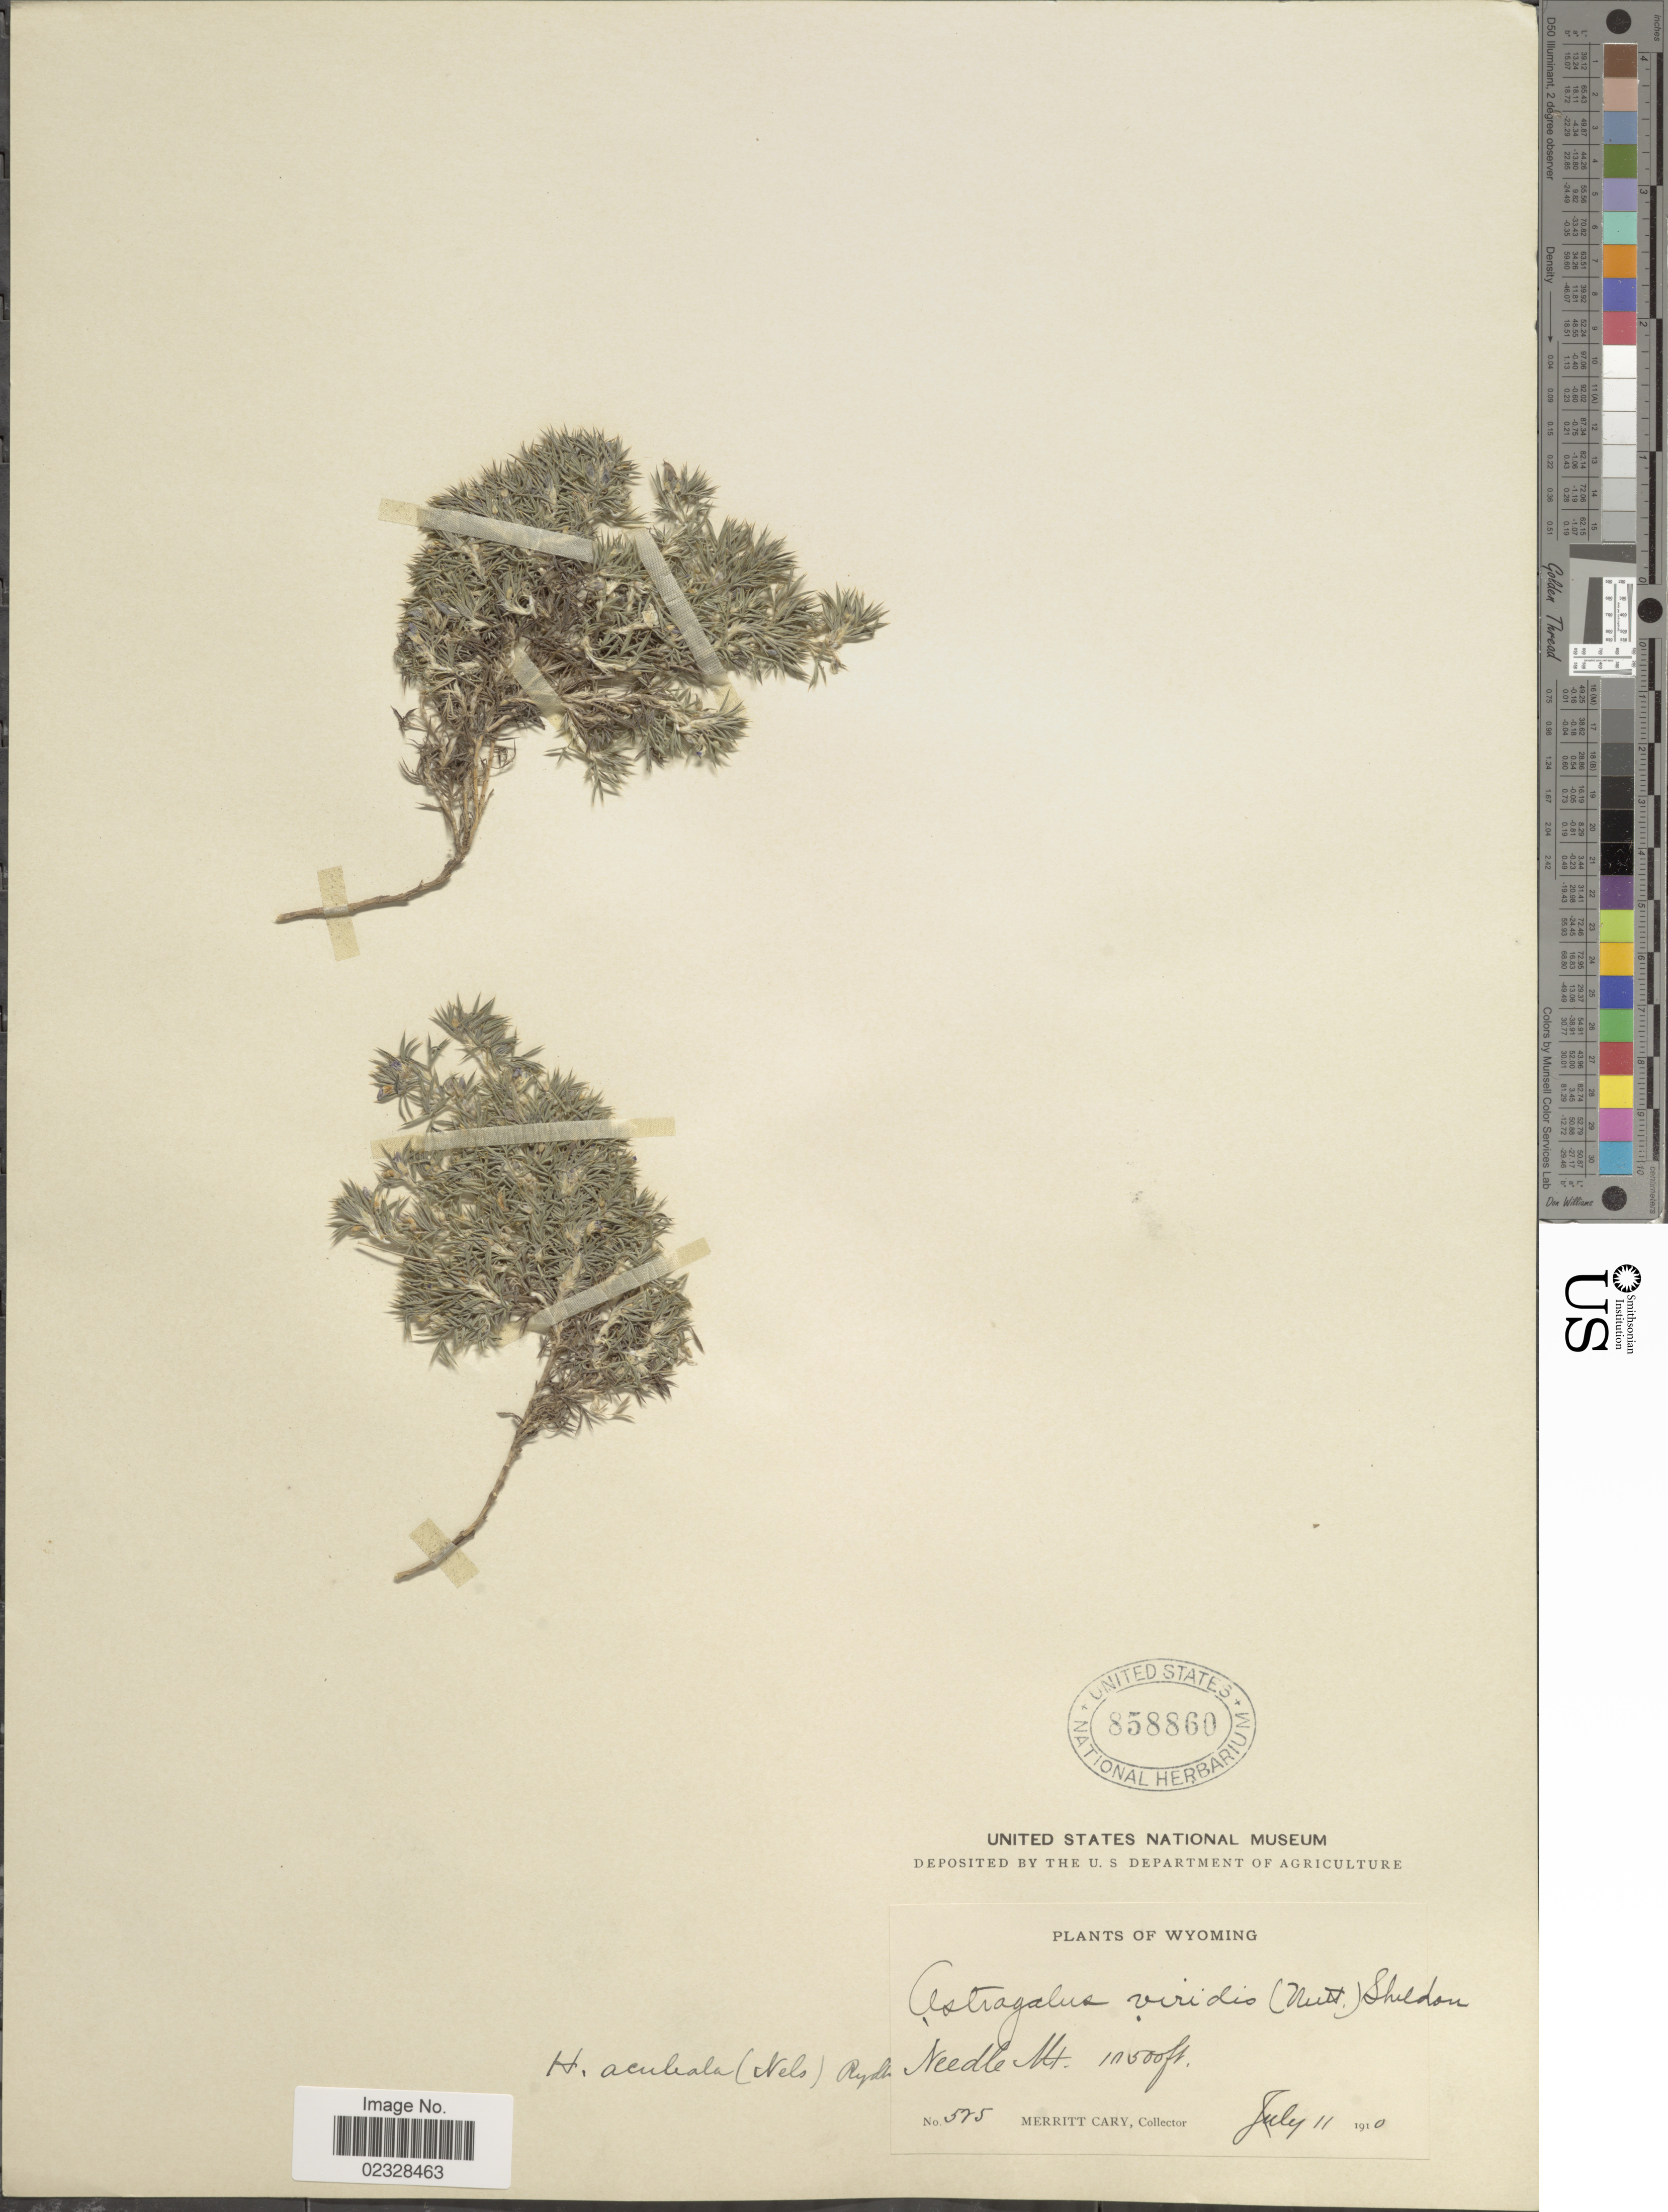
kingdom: Plantae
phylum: Tracheophyta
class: Magnoliopsida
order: Fabales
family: Fabaceae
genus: Astragalus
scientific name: Astragalus aculeatus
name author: A. Nelson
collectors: M. Cary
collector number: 575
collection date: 1910-07-11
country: United States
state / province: Wyoming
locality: Needle Mt.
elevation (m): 3200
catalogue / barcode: US 858860